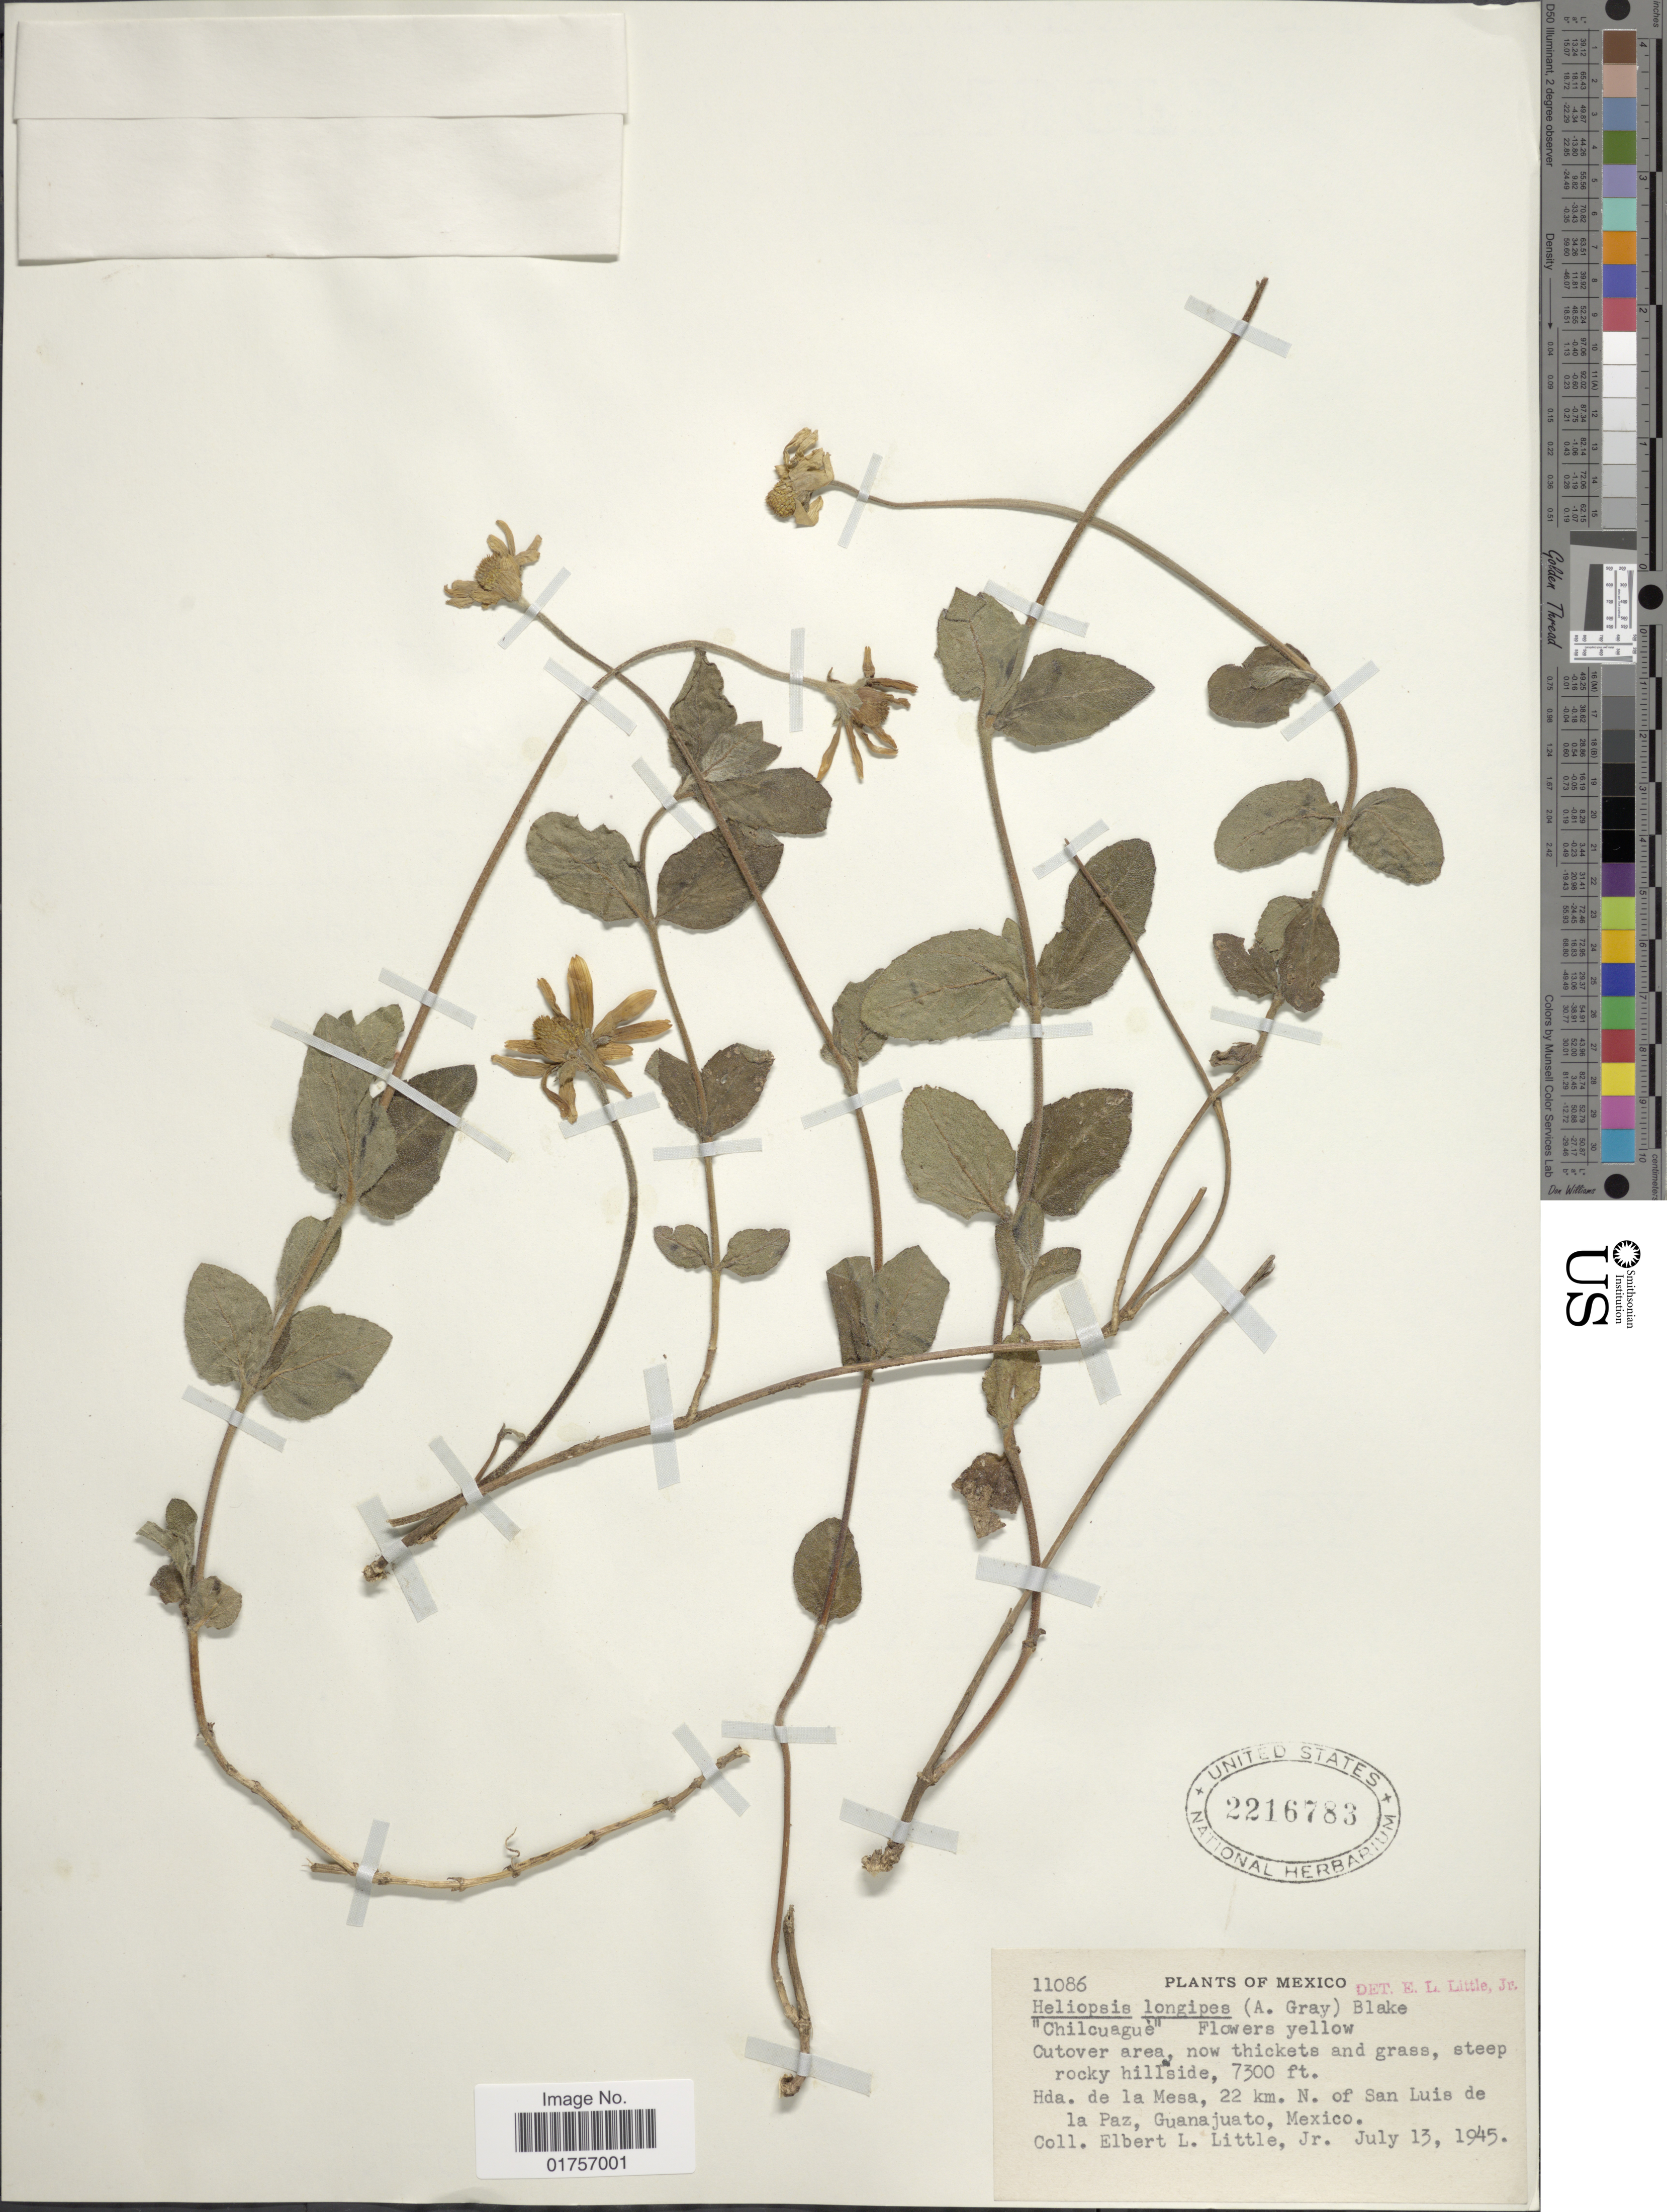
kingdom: Plantae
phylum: Tracheophyta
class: Magnoliopsida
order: Asterales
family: Asteraceae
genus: Heliopsis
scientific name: Heliopsis longipes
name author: (A. Gray) S.F. Blake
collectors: E. L. Little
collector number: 11086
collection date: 1945-07-13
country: Mexico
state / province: Guanajuato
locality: Hda. de la Mesa, 22 km. N. of San Luis de la Paz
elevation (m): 2225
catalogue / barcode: US 2216783